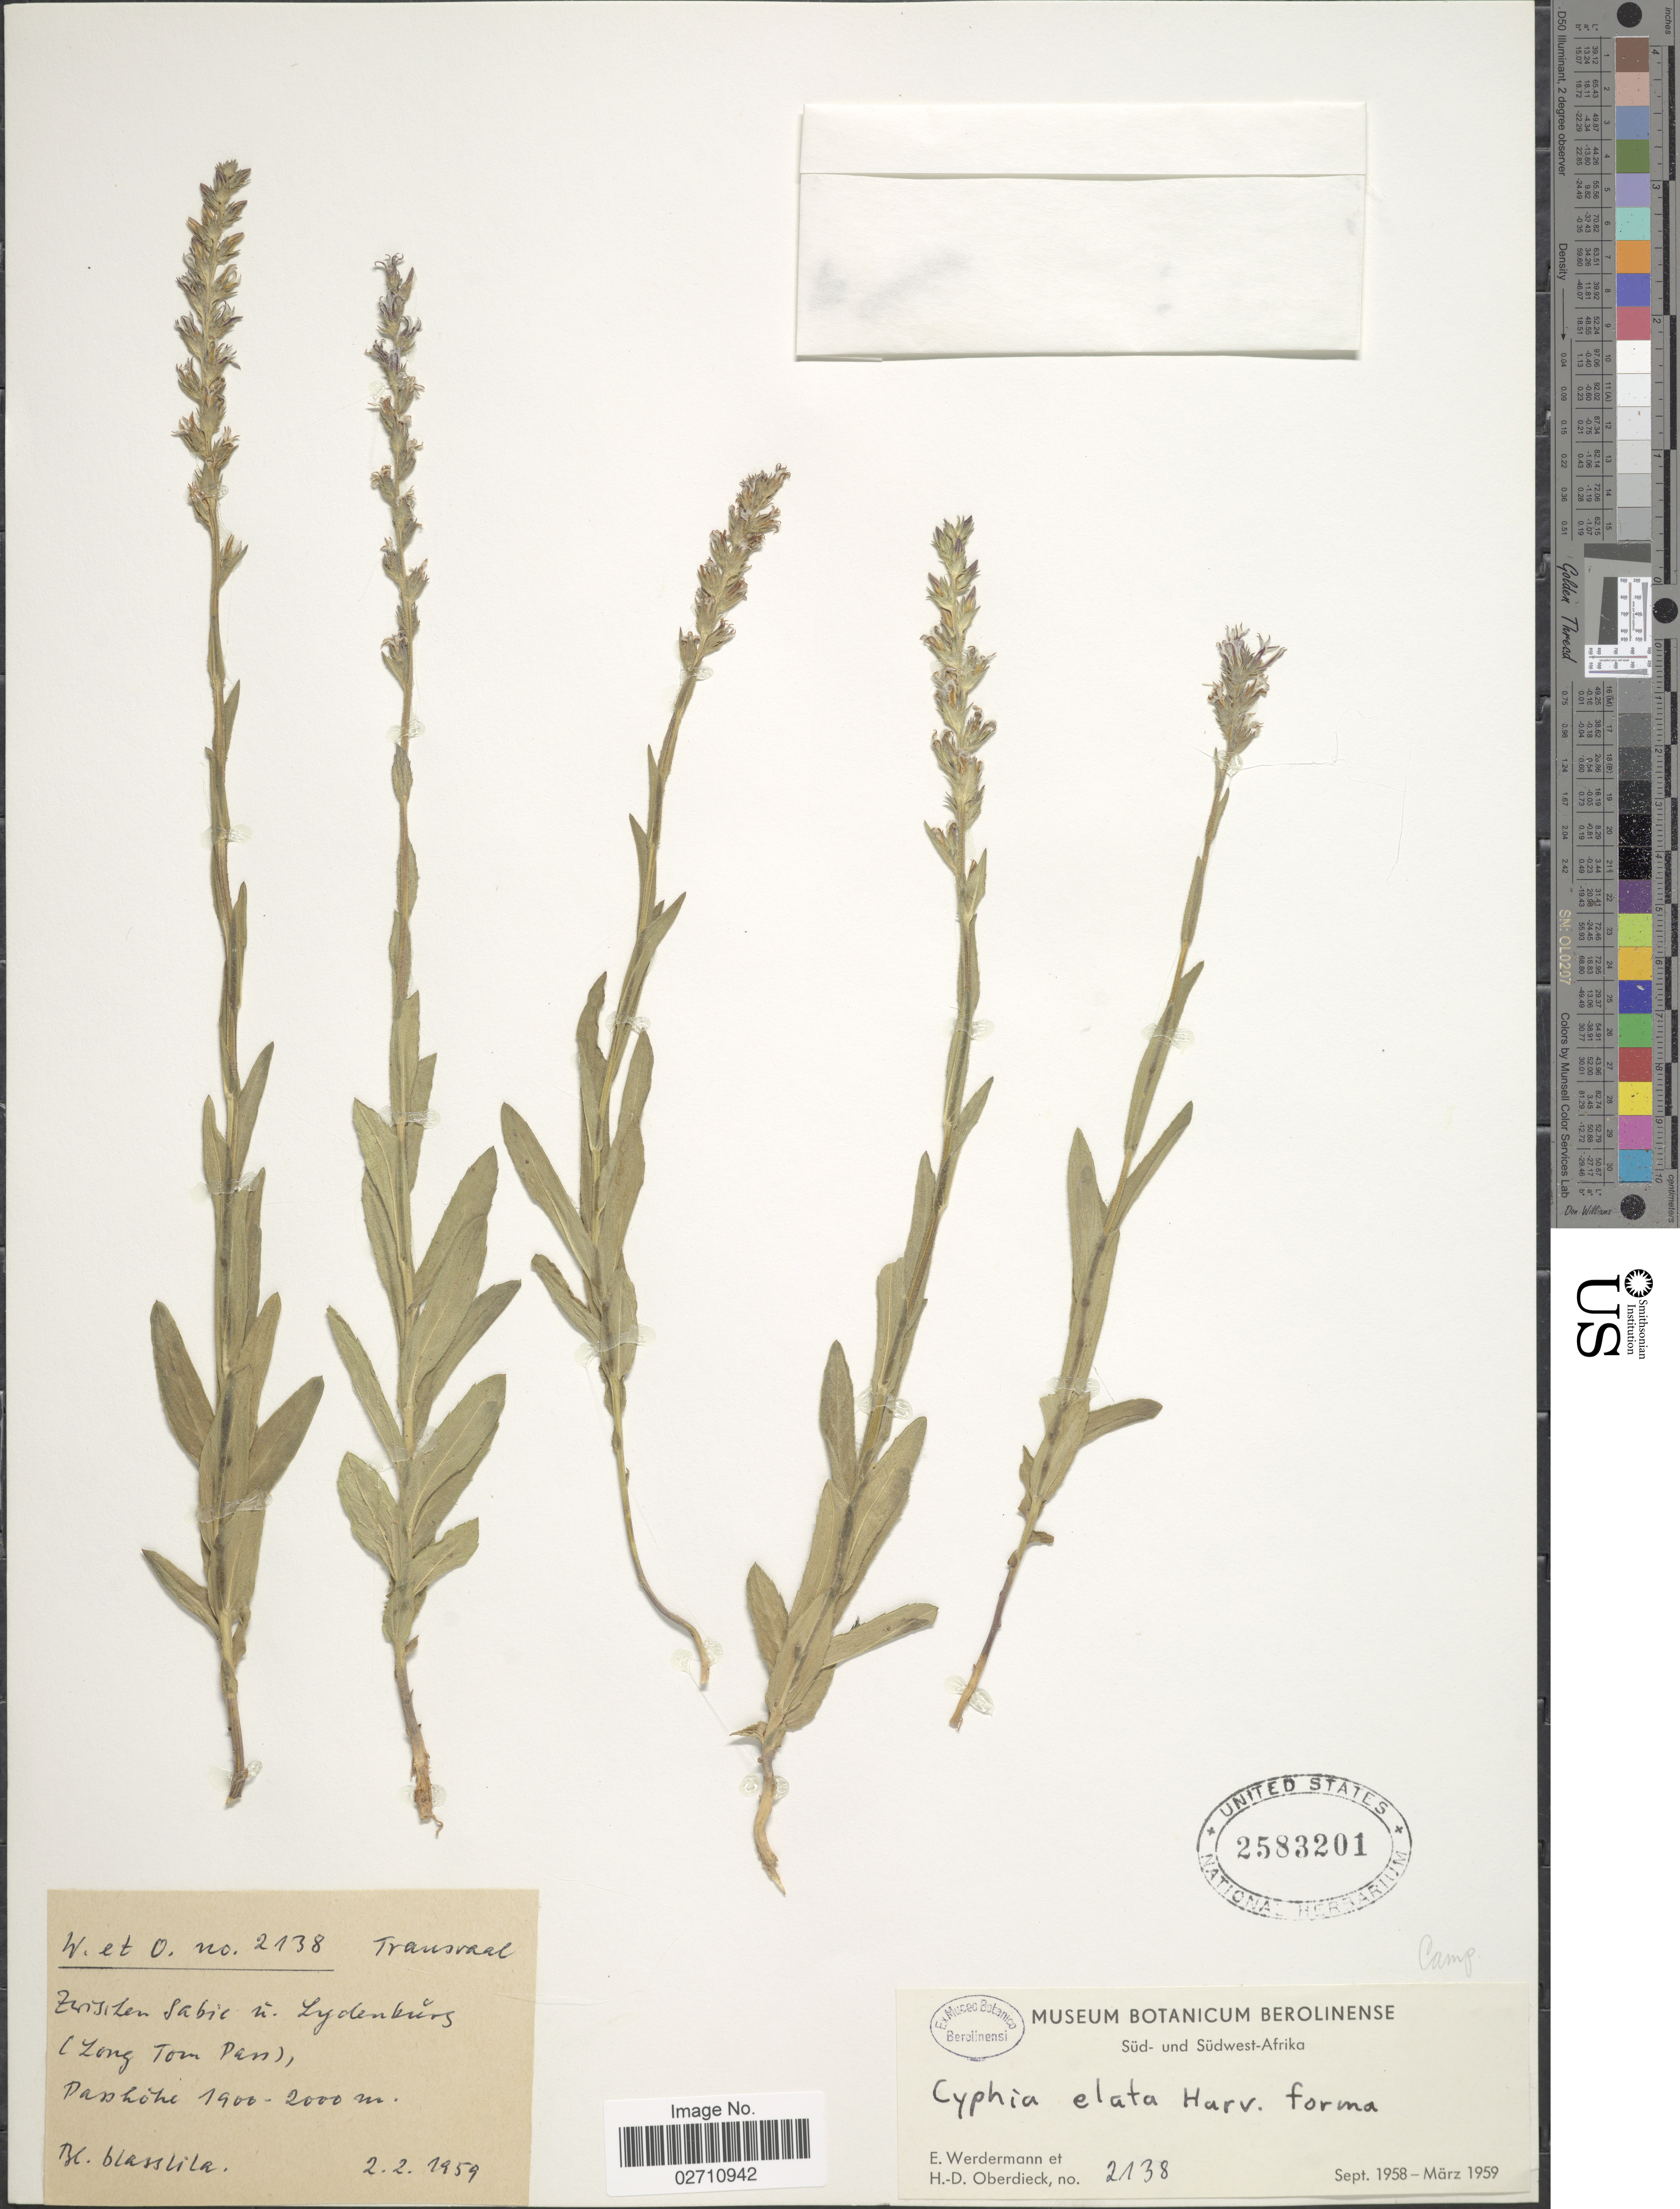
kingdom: Plantae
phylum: Tracheophyta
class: Magnoliopsida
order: Asterales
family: Campanulaceae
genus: Cyphia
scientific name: Cyphia elata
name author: Harv.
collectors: E. Werdermann & H. Oberdieck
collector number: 2138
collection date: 1958-09/1959-03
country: South Africa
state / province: Mpumalanga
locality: Sud - und Sudwest-Afrika, Transvaal, Zwischen Sabie n. Lydenburg (Long Tom Pass)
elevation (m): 1900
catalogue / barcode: US 2583201